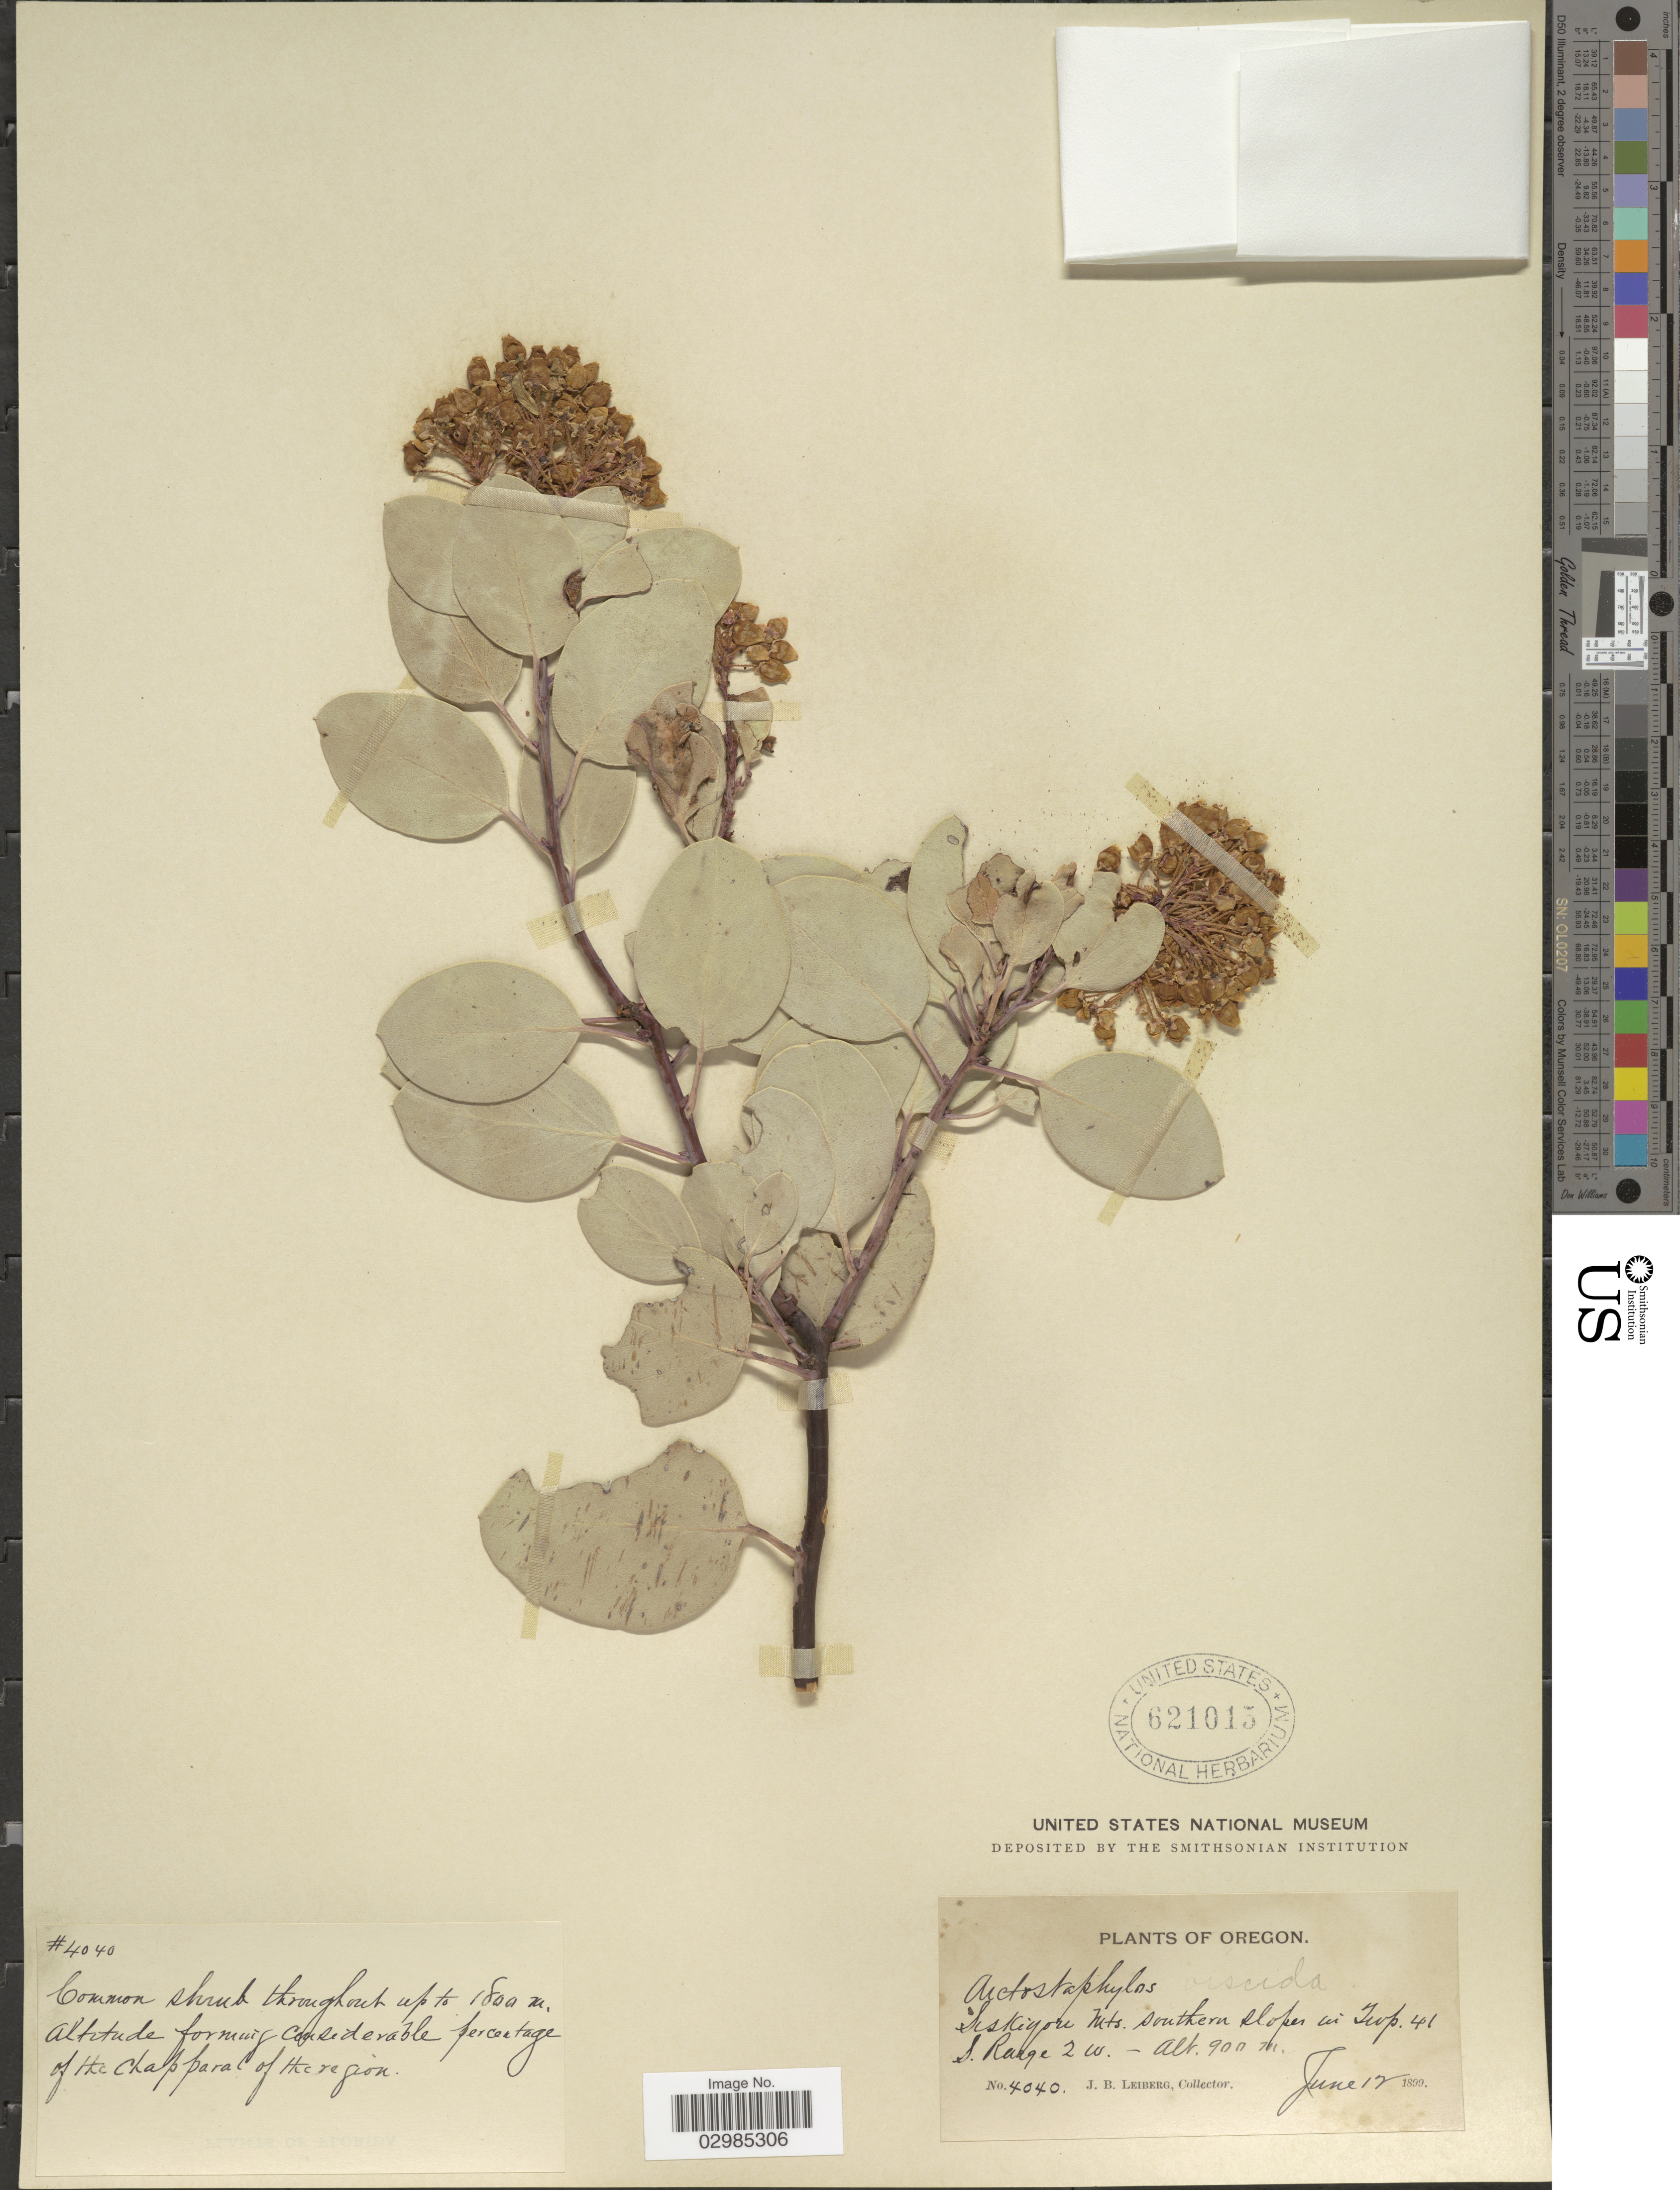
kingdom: Plantae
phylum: Tracheophyta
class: Magnoliopsida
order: Ericales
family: Ericaceae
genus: Arctostaphylos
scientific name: Arctostaphylos viscida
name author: Parry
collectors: J. B. Leiberg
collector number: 4040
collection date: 1899-06-12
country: United States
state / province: Oregon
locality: Siskiyou Mts. southern slopes in Twp. 41 S. Range 2W. The Chappara of the region. [unsure placement]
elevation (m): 900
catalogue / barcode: US 621015